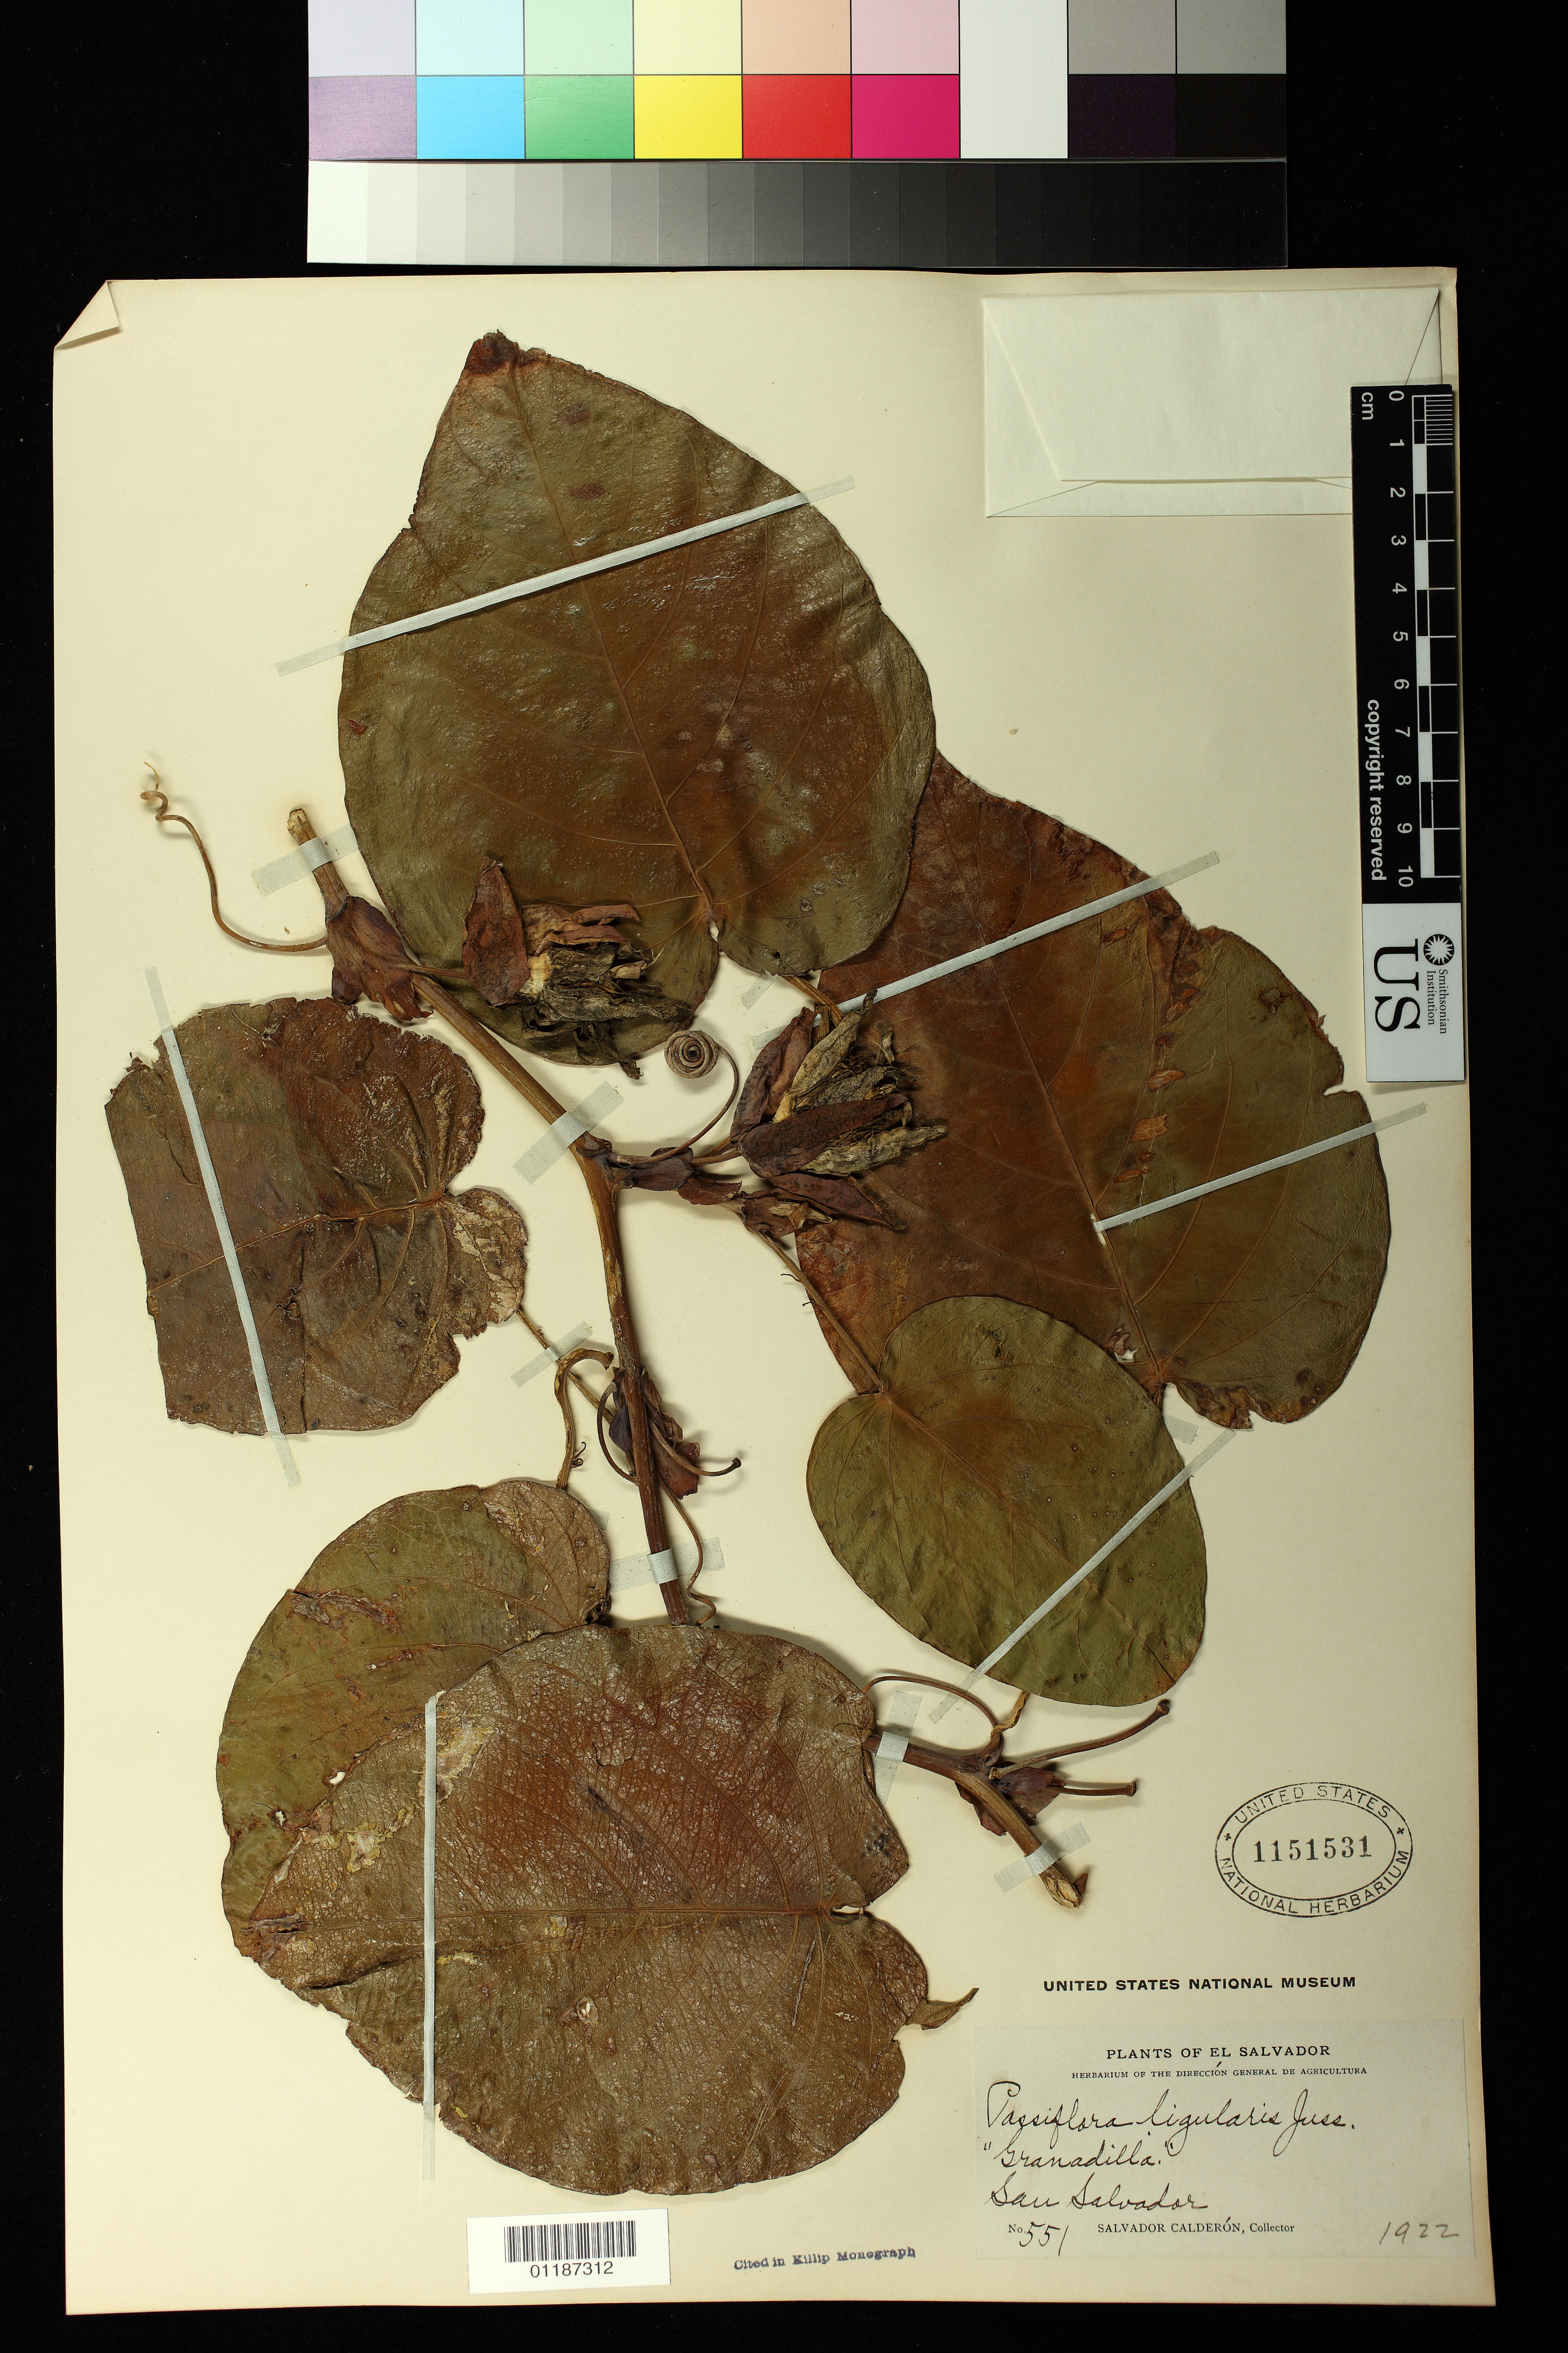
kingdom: Plantae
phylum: Tracheophyta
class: Magnoliopsida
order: Malpighiales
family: Passifloraceae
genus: Passiflora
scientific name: Passiflora ligularis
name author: Juss.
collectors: S. Calderón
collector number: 551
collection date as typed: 1922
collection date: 1922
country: El Salvador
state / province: San Salvador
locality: San salvador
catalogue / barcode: US 1151531